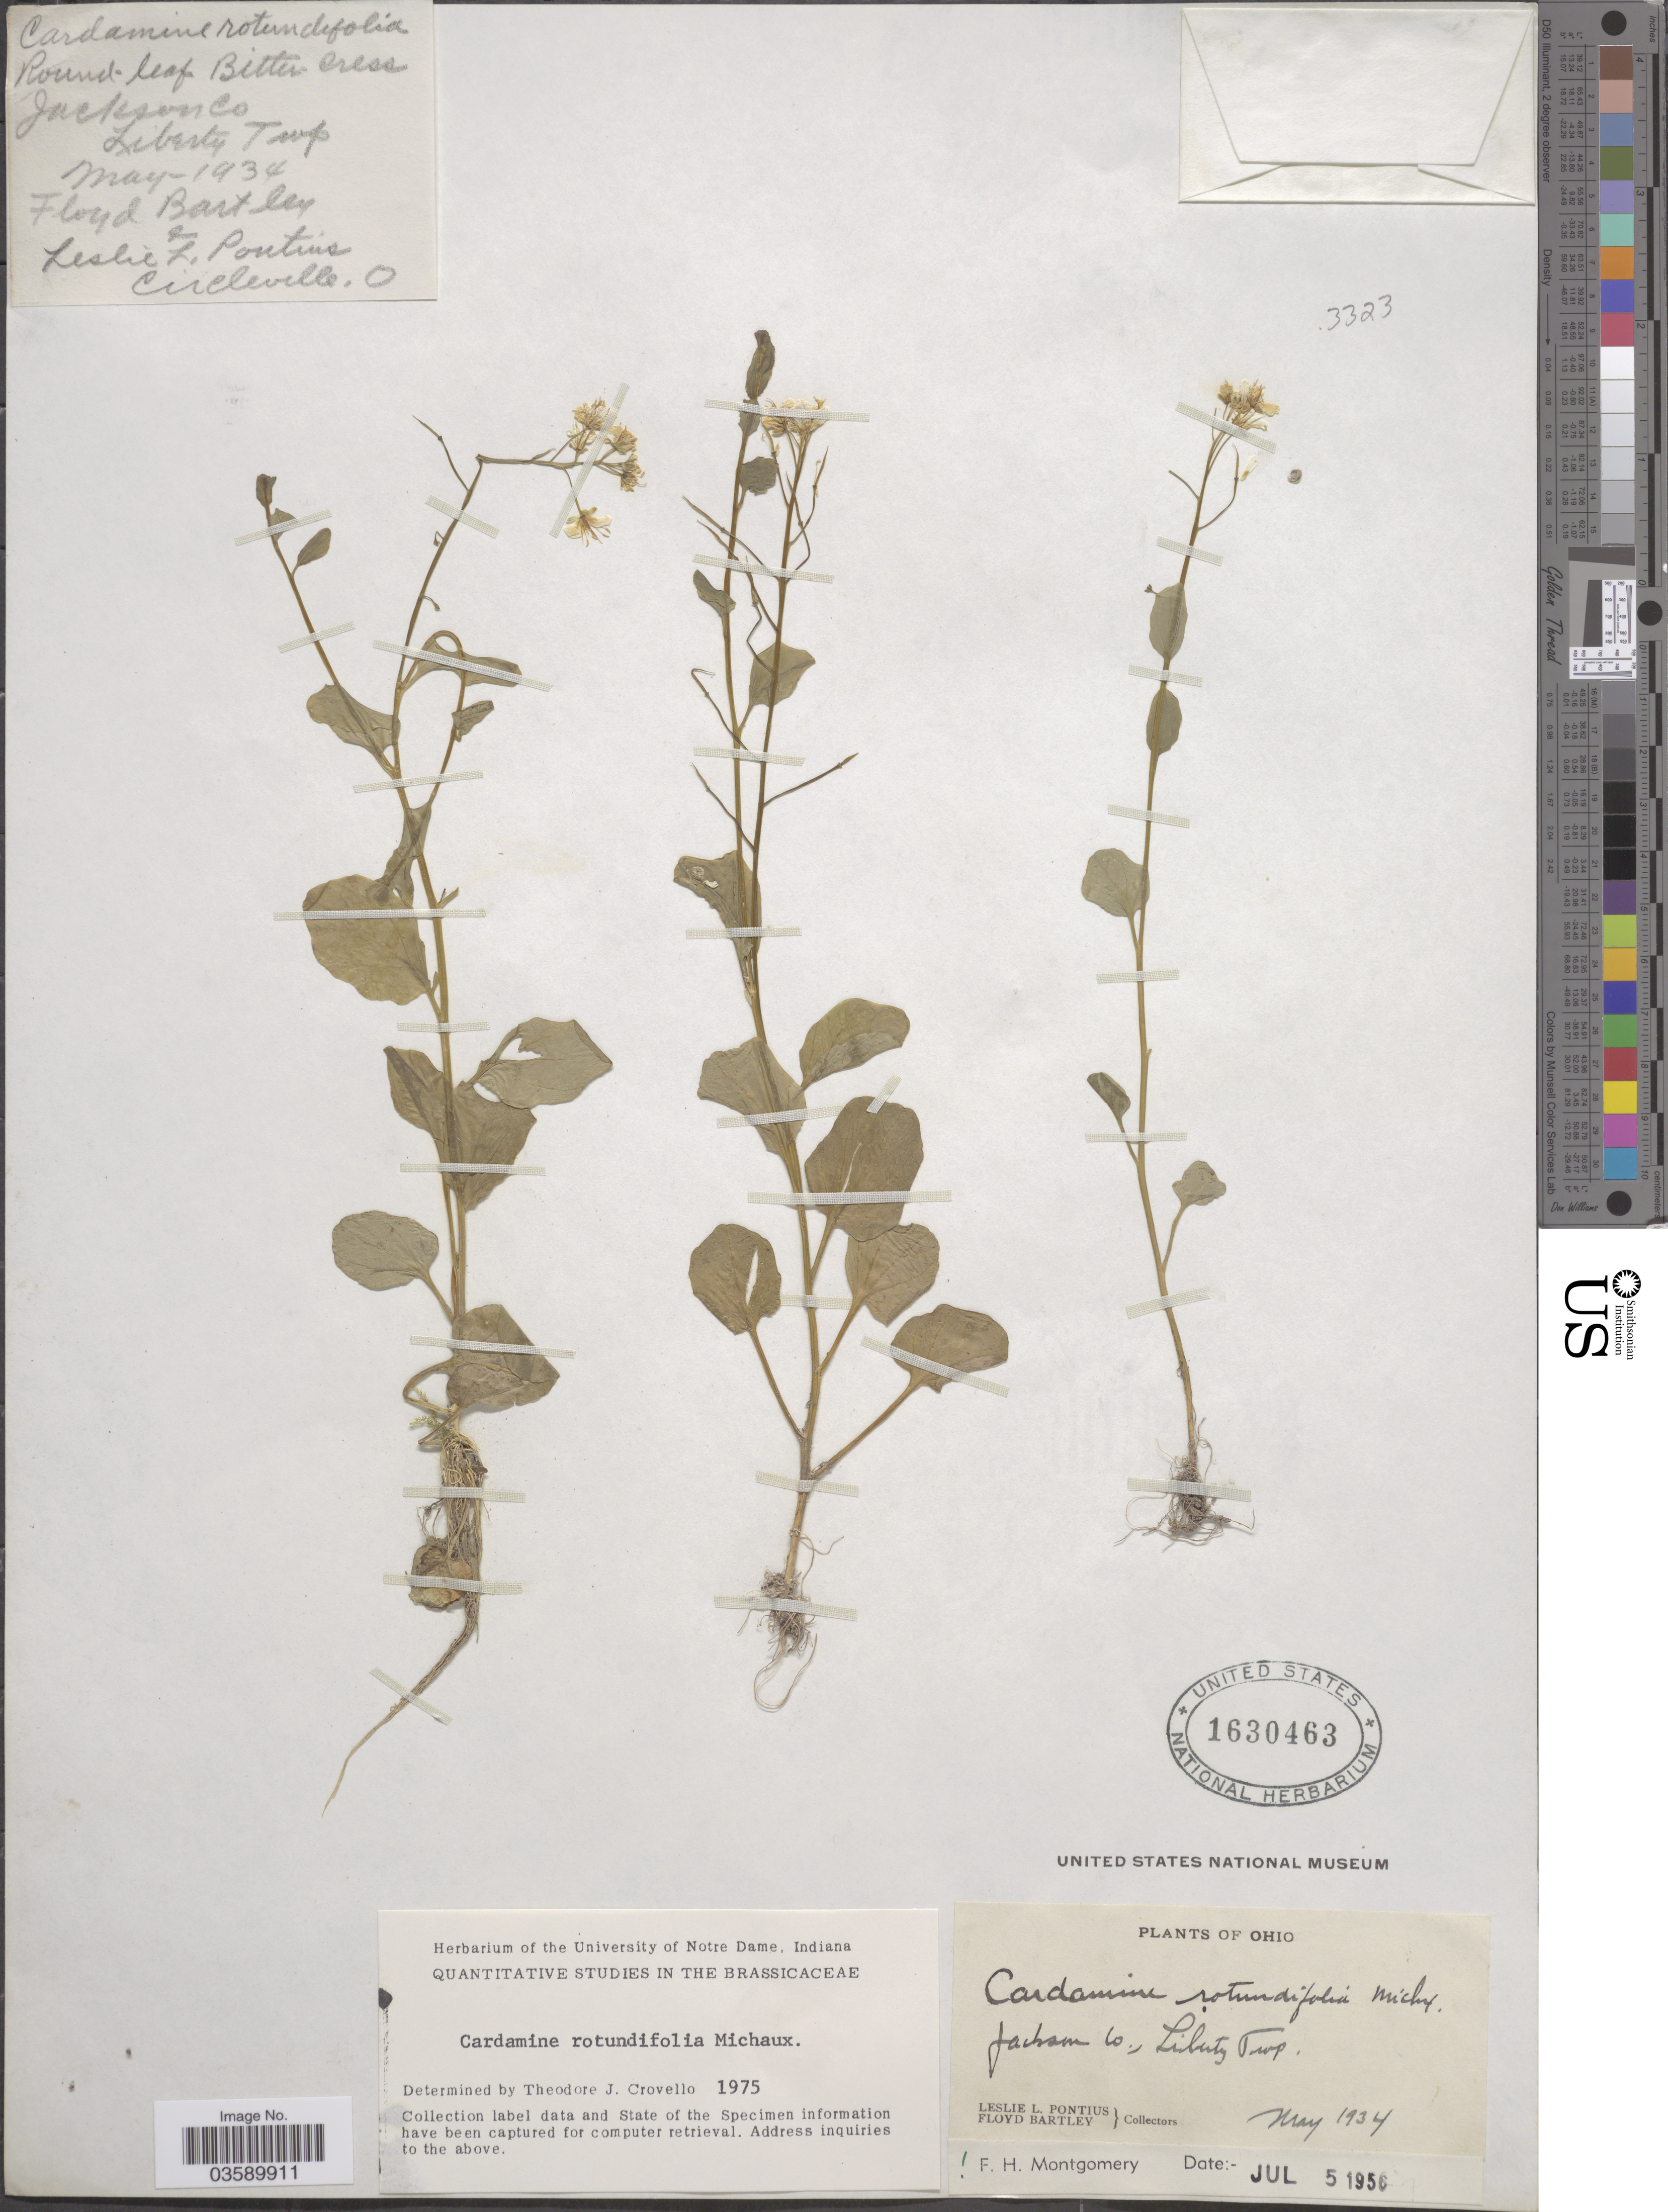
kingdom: Plantae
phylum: Tracheophyta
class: Magnoliopsida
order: Brassicales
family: Brassicaceae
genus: Cardamine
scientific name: Cardamine rotundifolia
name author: Michx.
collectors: L. Pontius & F. Bartley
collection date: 1934-05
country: United States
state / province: Ohio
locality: Jackson Co., Liberty Twp. Circleville.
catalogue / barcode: US 1630463